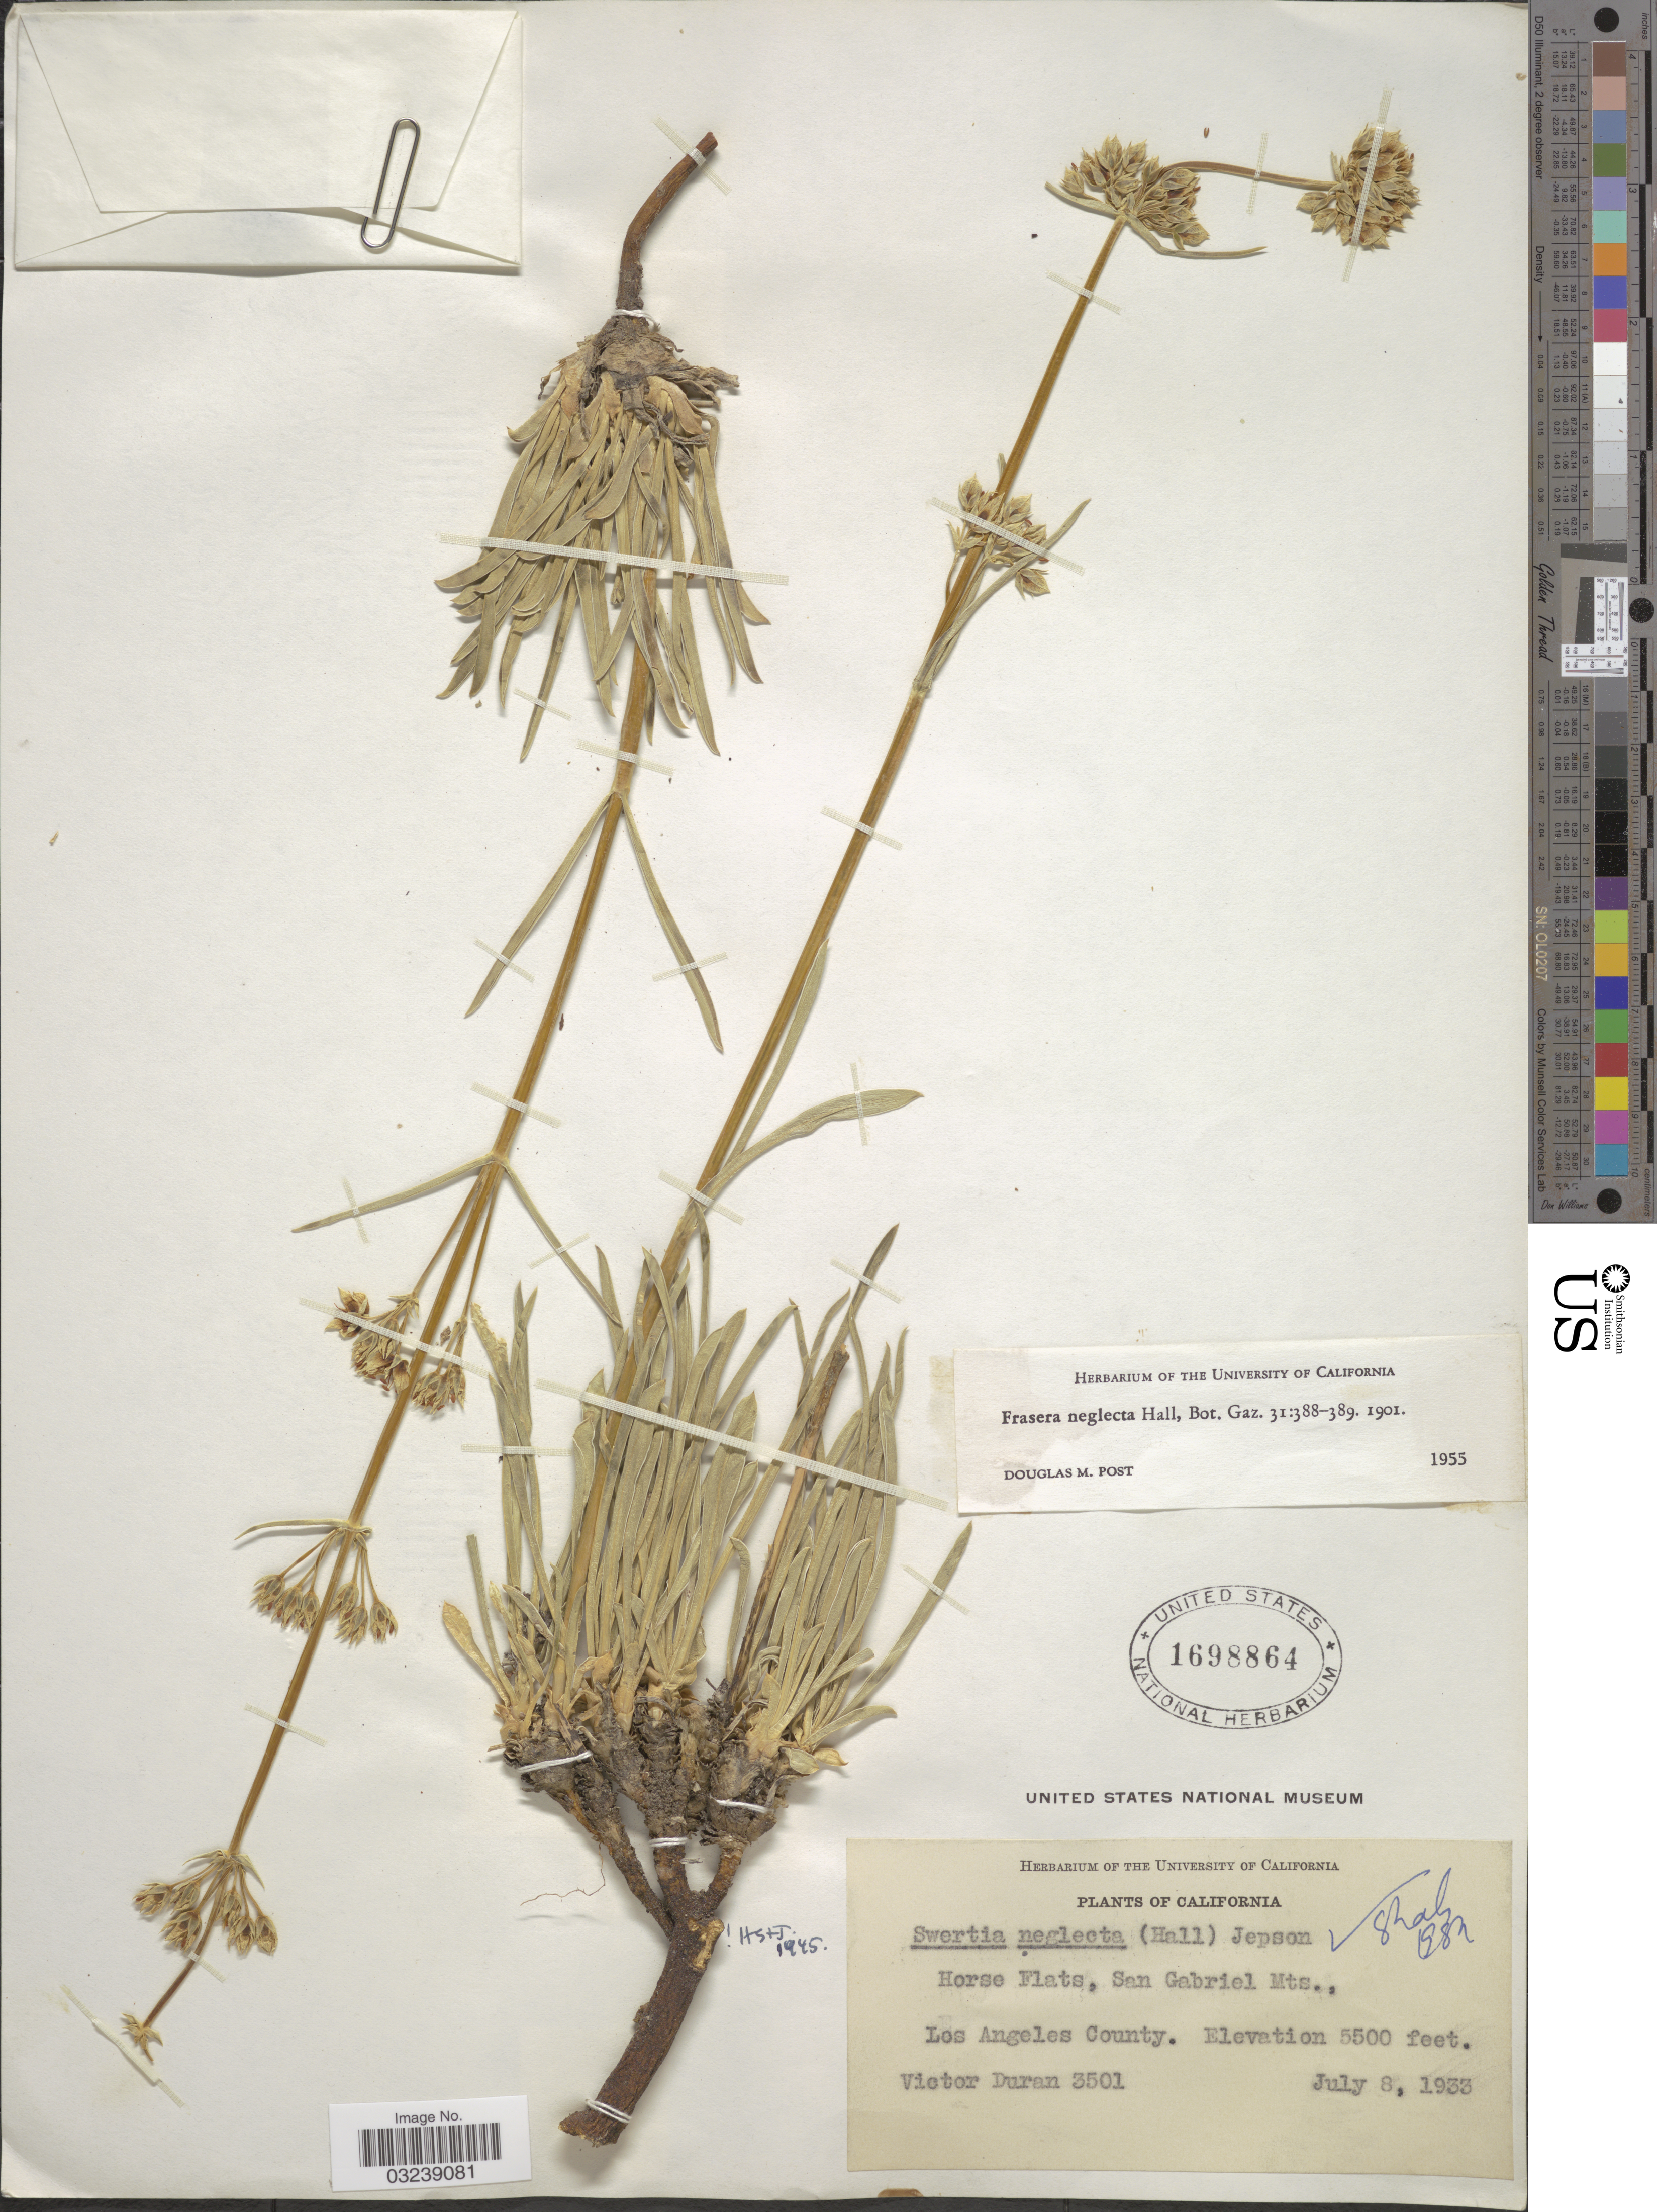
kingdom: Plantae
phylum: Tracheophyta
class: Magnoliopsida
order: Gentianales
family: Gentianaceae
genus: Frasera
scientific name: Frasera neglecta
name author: H.M. Hall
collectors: V. Duran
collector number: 3501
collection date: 1933-07-08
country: United States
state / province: California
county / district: Los Angeles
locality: Horse Flats, San Gabriel Mts., Los Angeles County.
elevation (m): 1676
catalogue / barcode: US 1698864